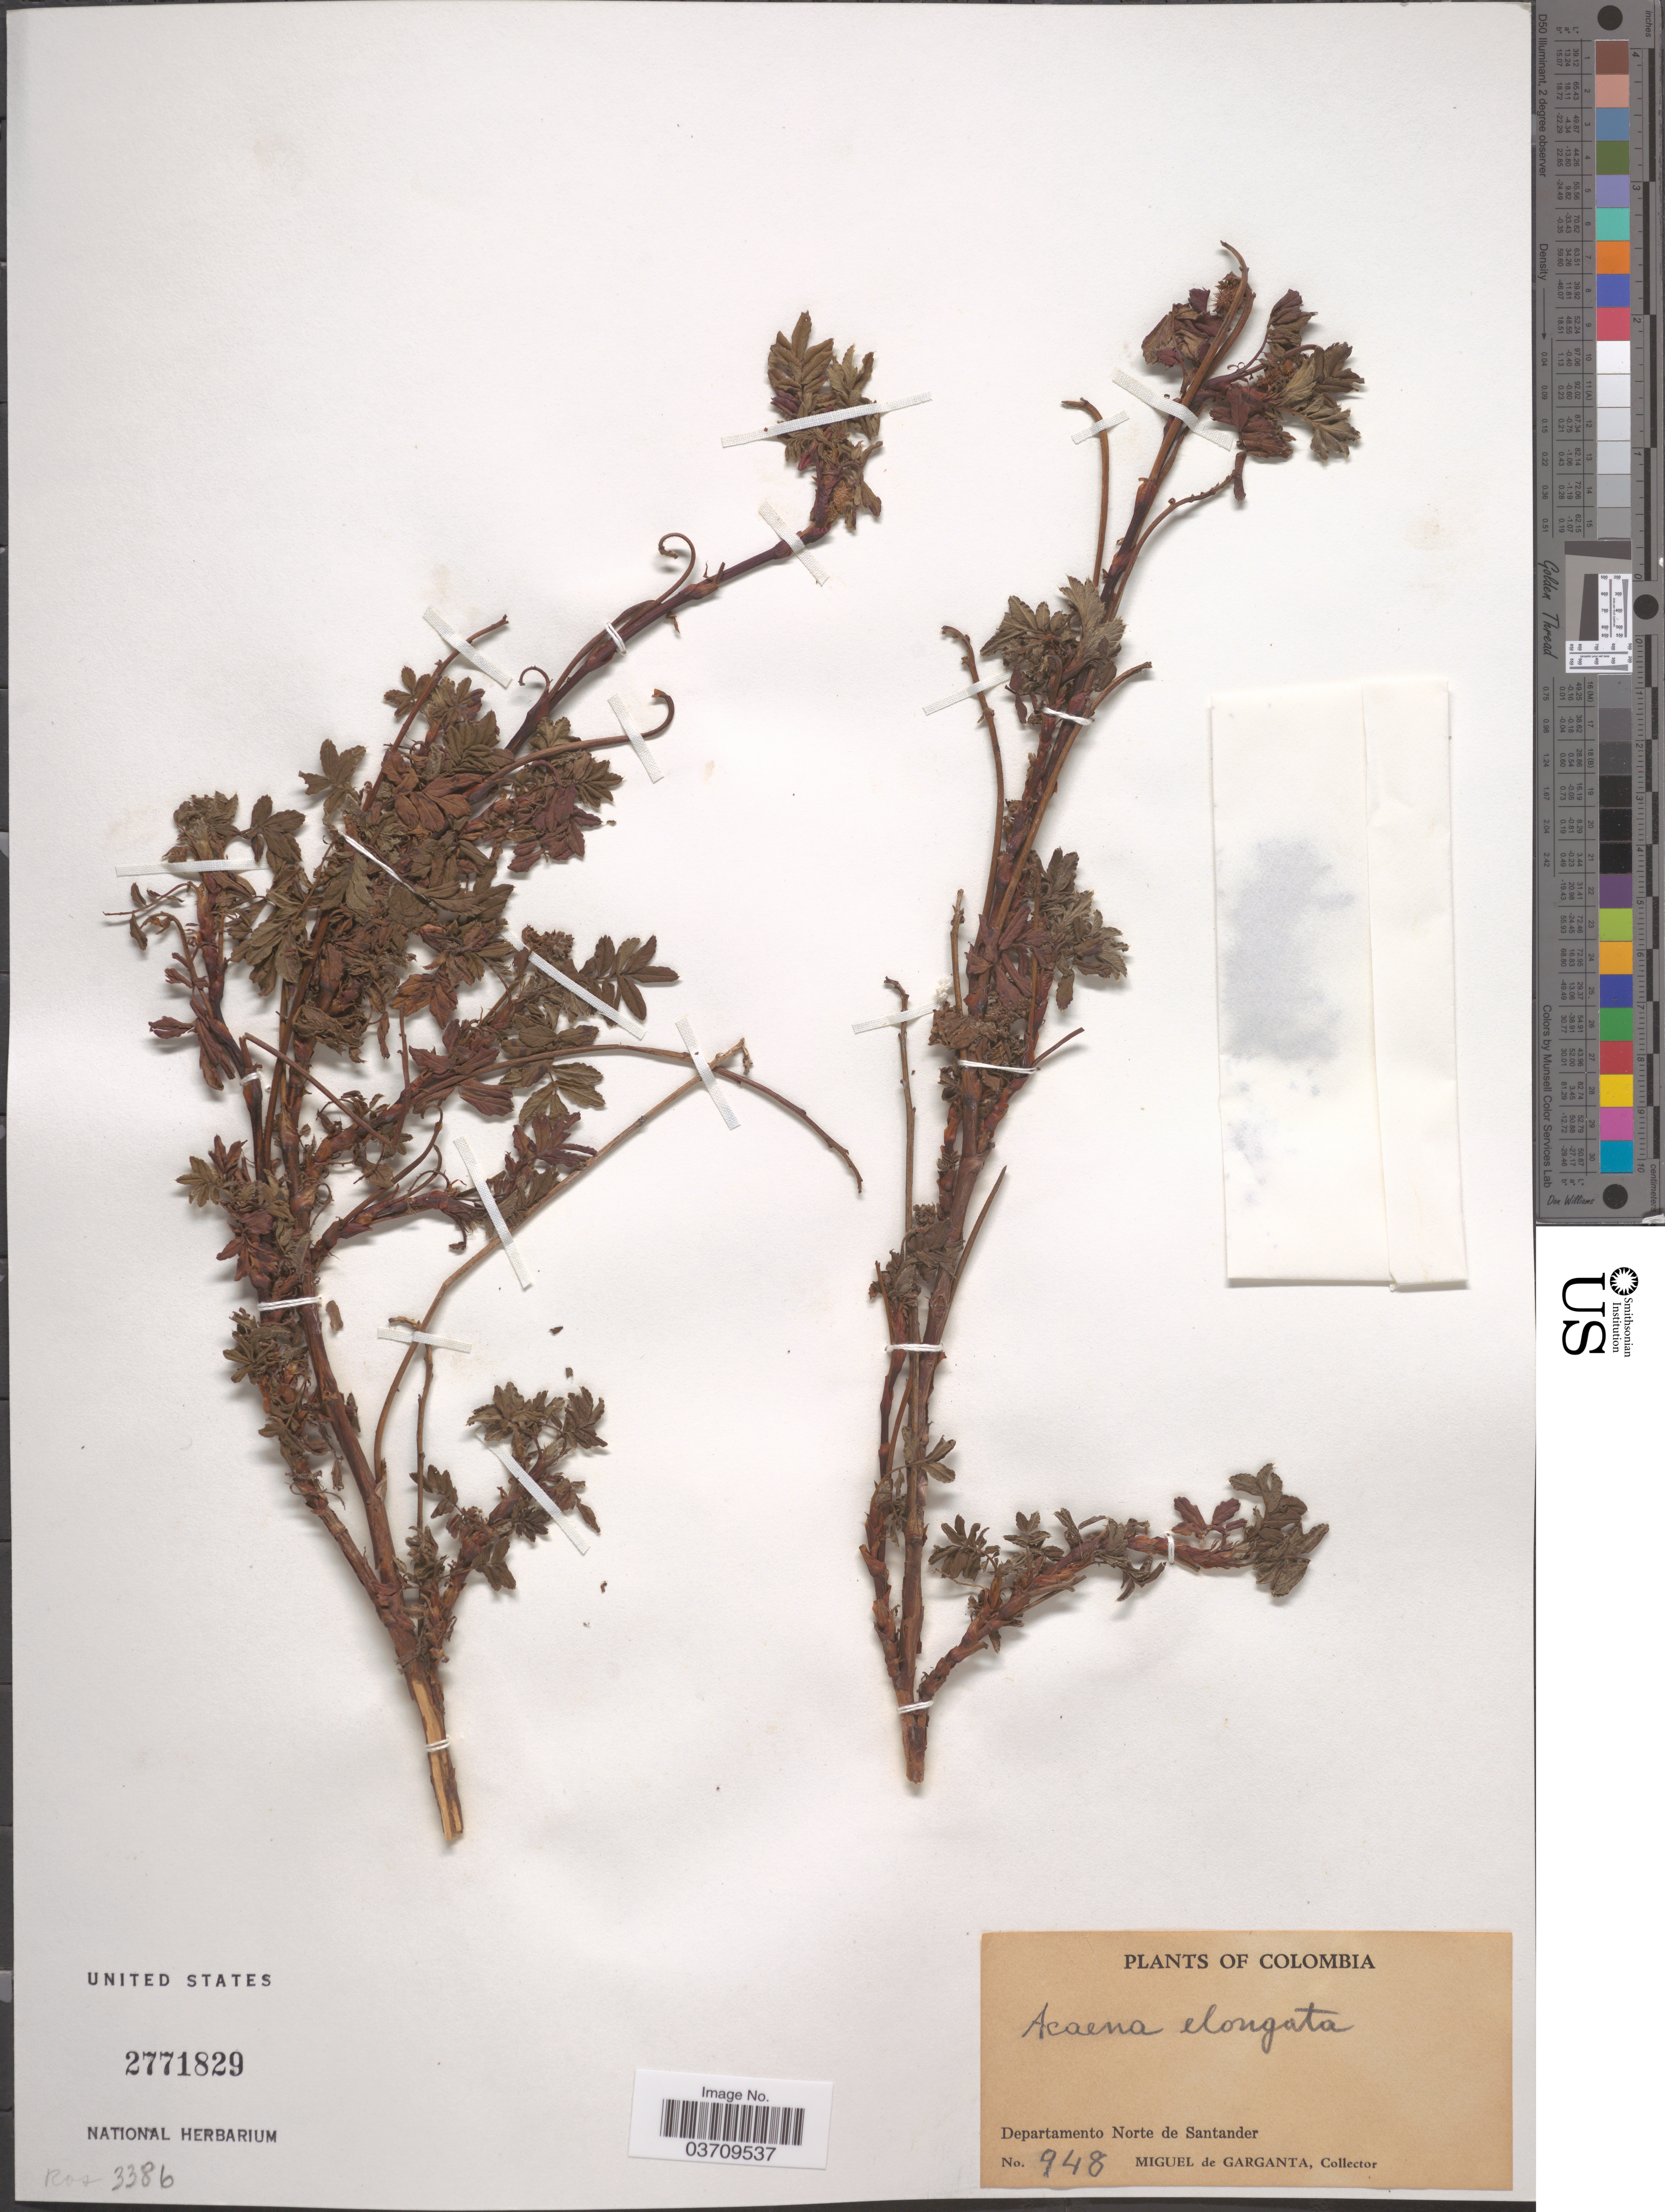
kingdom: Plantae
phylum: Tracheophyta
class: Magnoliopsida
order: Rosales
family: Rosaceae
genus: Acaena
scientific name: Acaena elongata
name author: L.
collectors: M. Garganta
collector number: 948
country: Colombia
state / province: Norte de Santander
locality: Departamento Norte de Santander.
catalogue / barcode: US 2771829